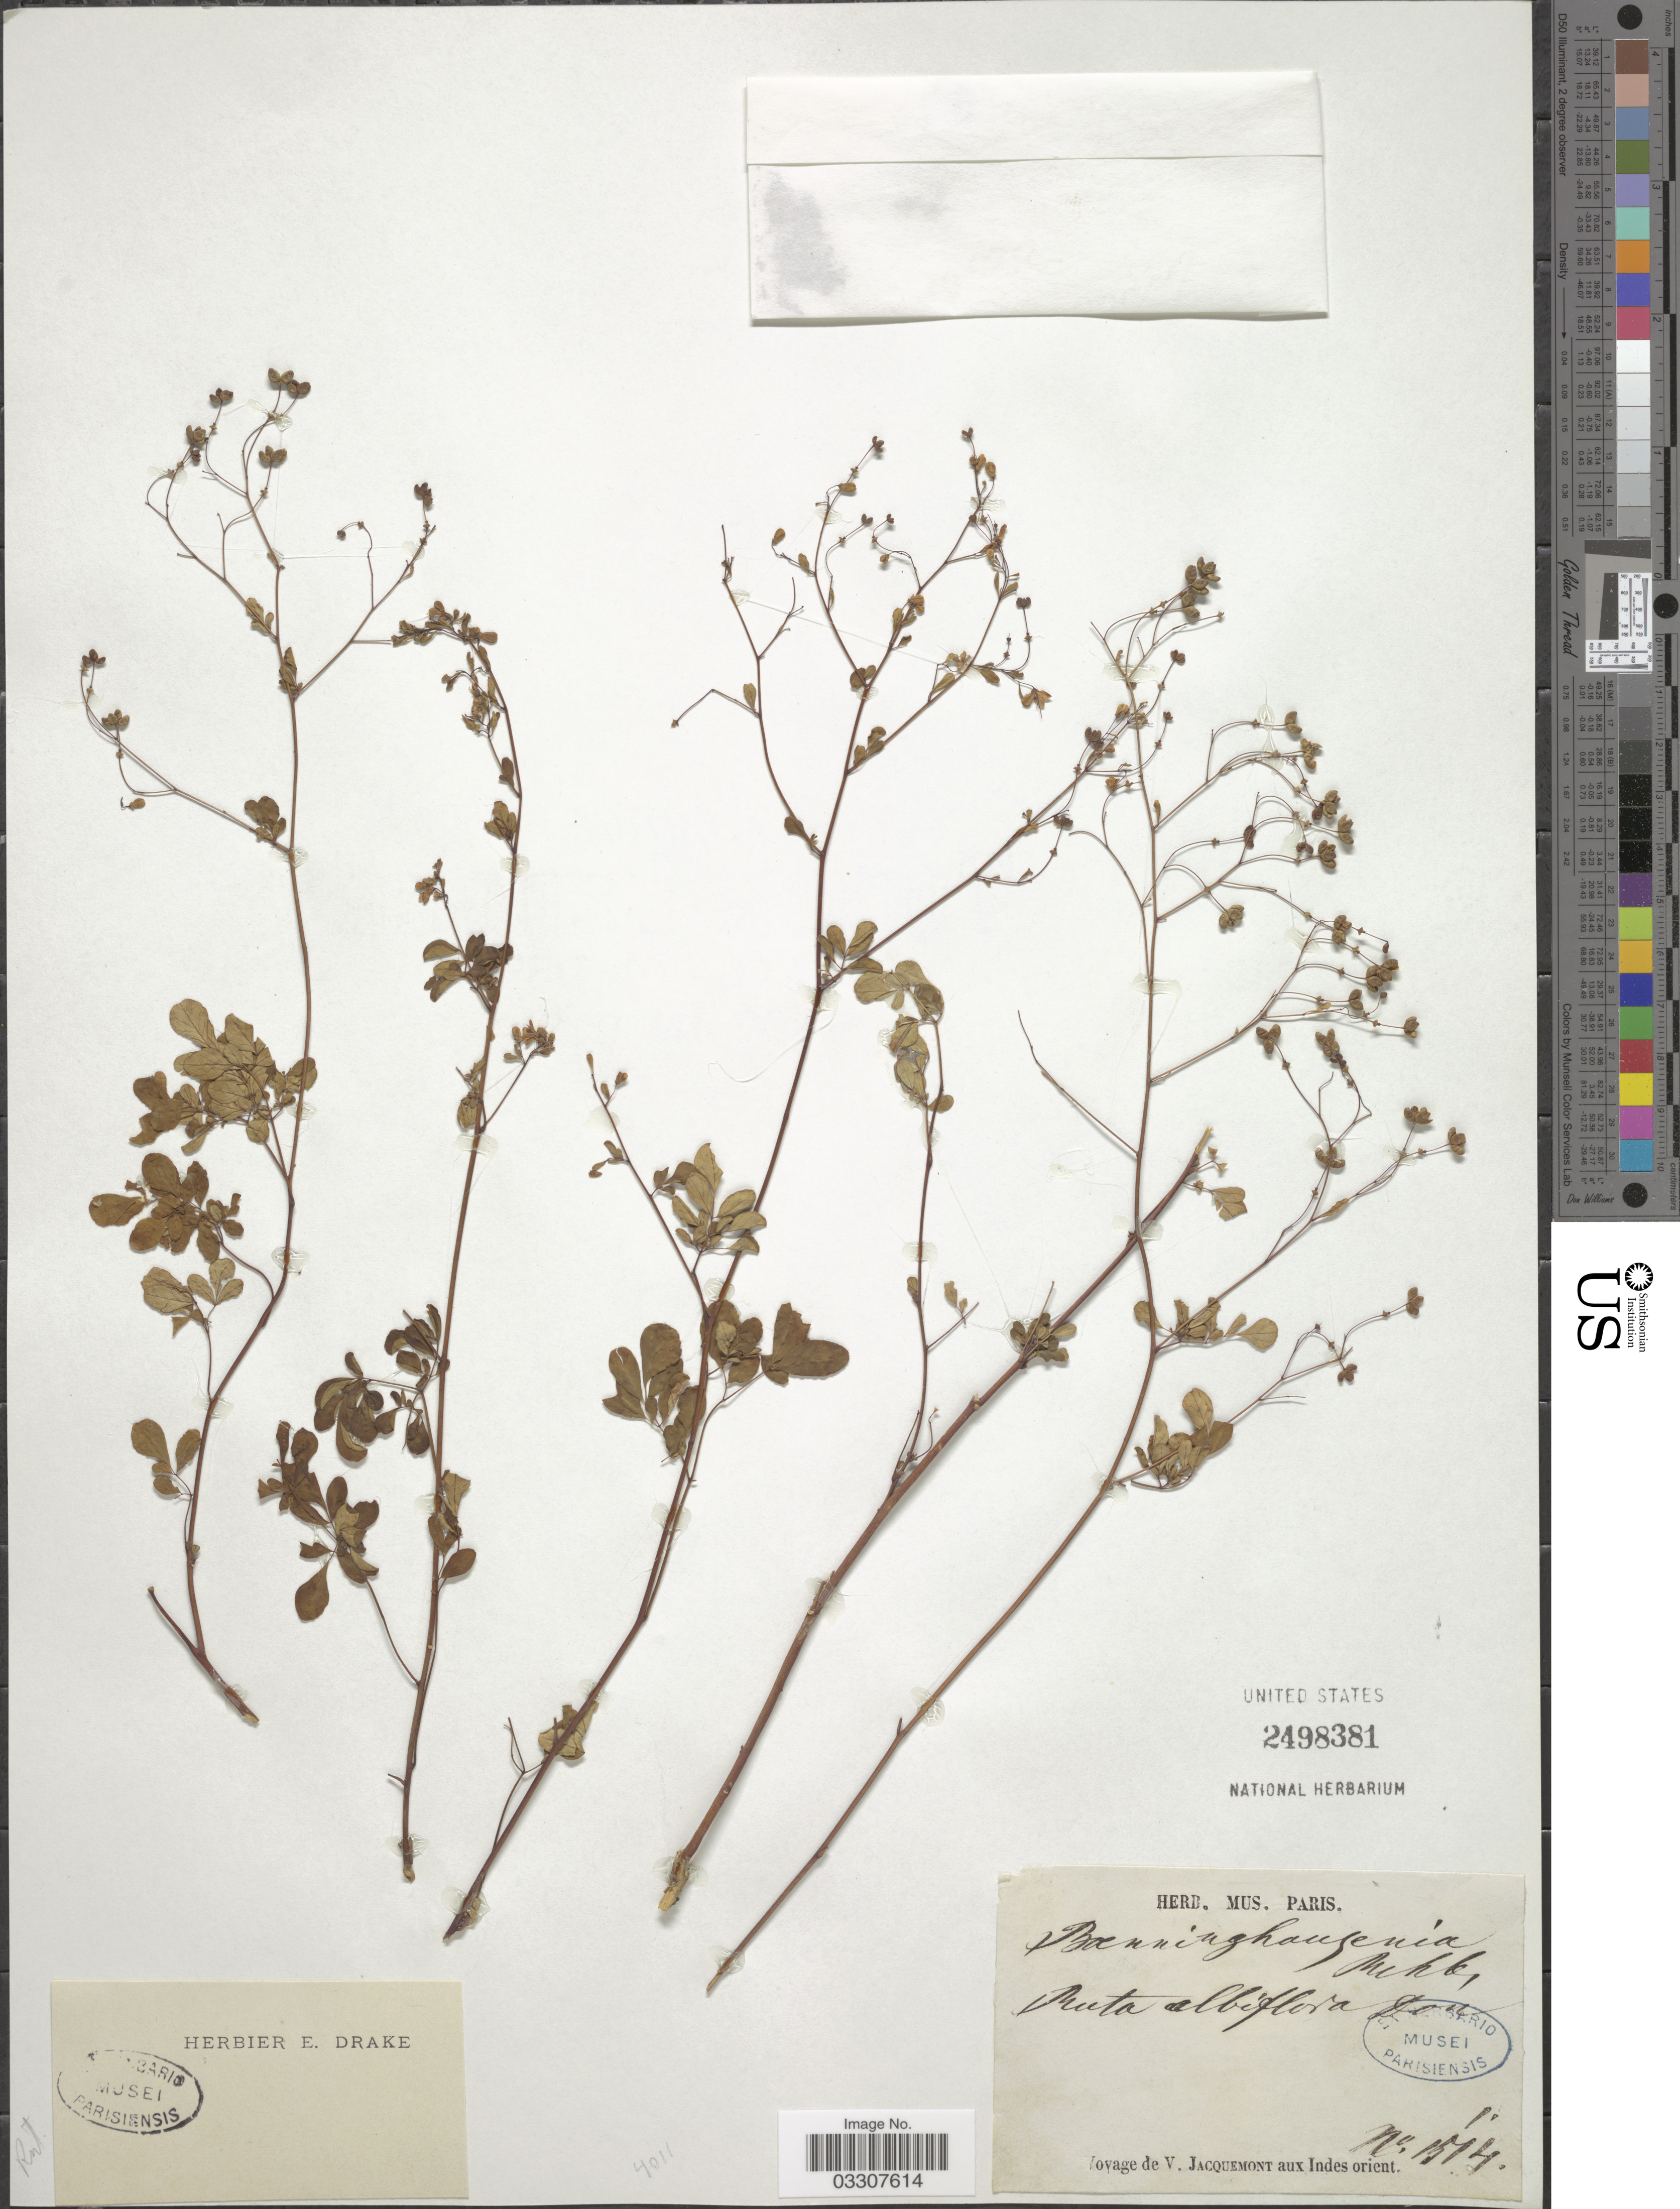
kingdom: Plantae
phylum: Tracheophyta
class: Magnoliopsida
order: Sapindales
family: Rutaceae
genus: Boenninghausenia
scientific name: Boenninghausenia albiflora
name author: (Hook.) Meisn.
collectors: V. Jacquemont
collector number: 1514*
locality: Indes orient.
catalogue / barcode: US 2498381